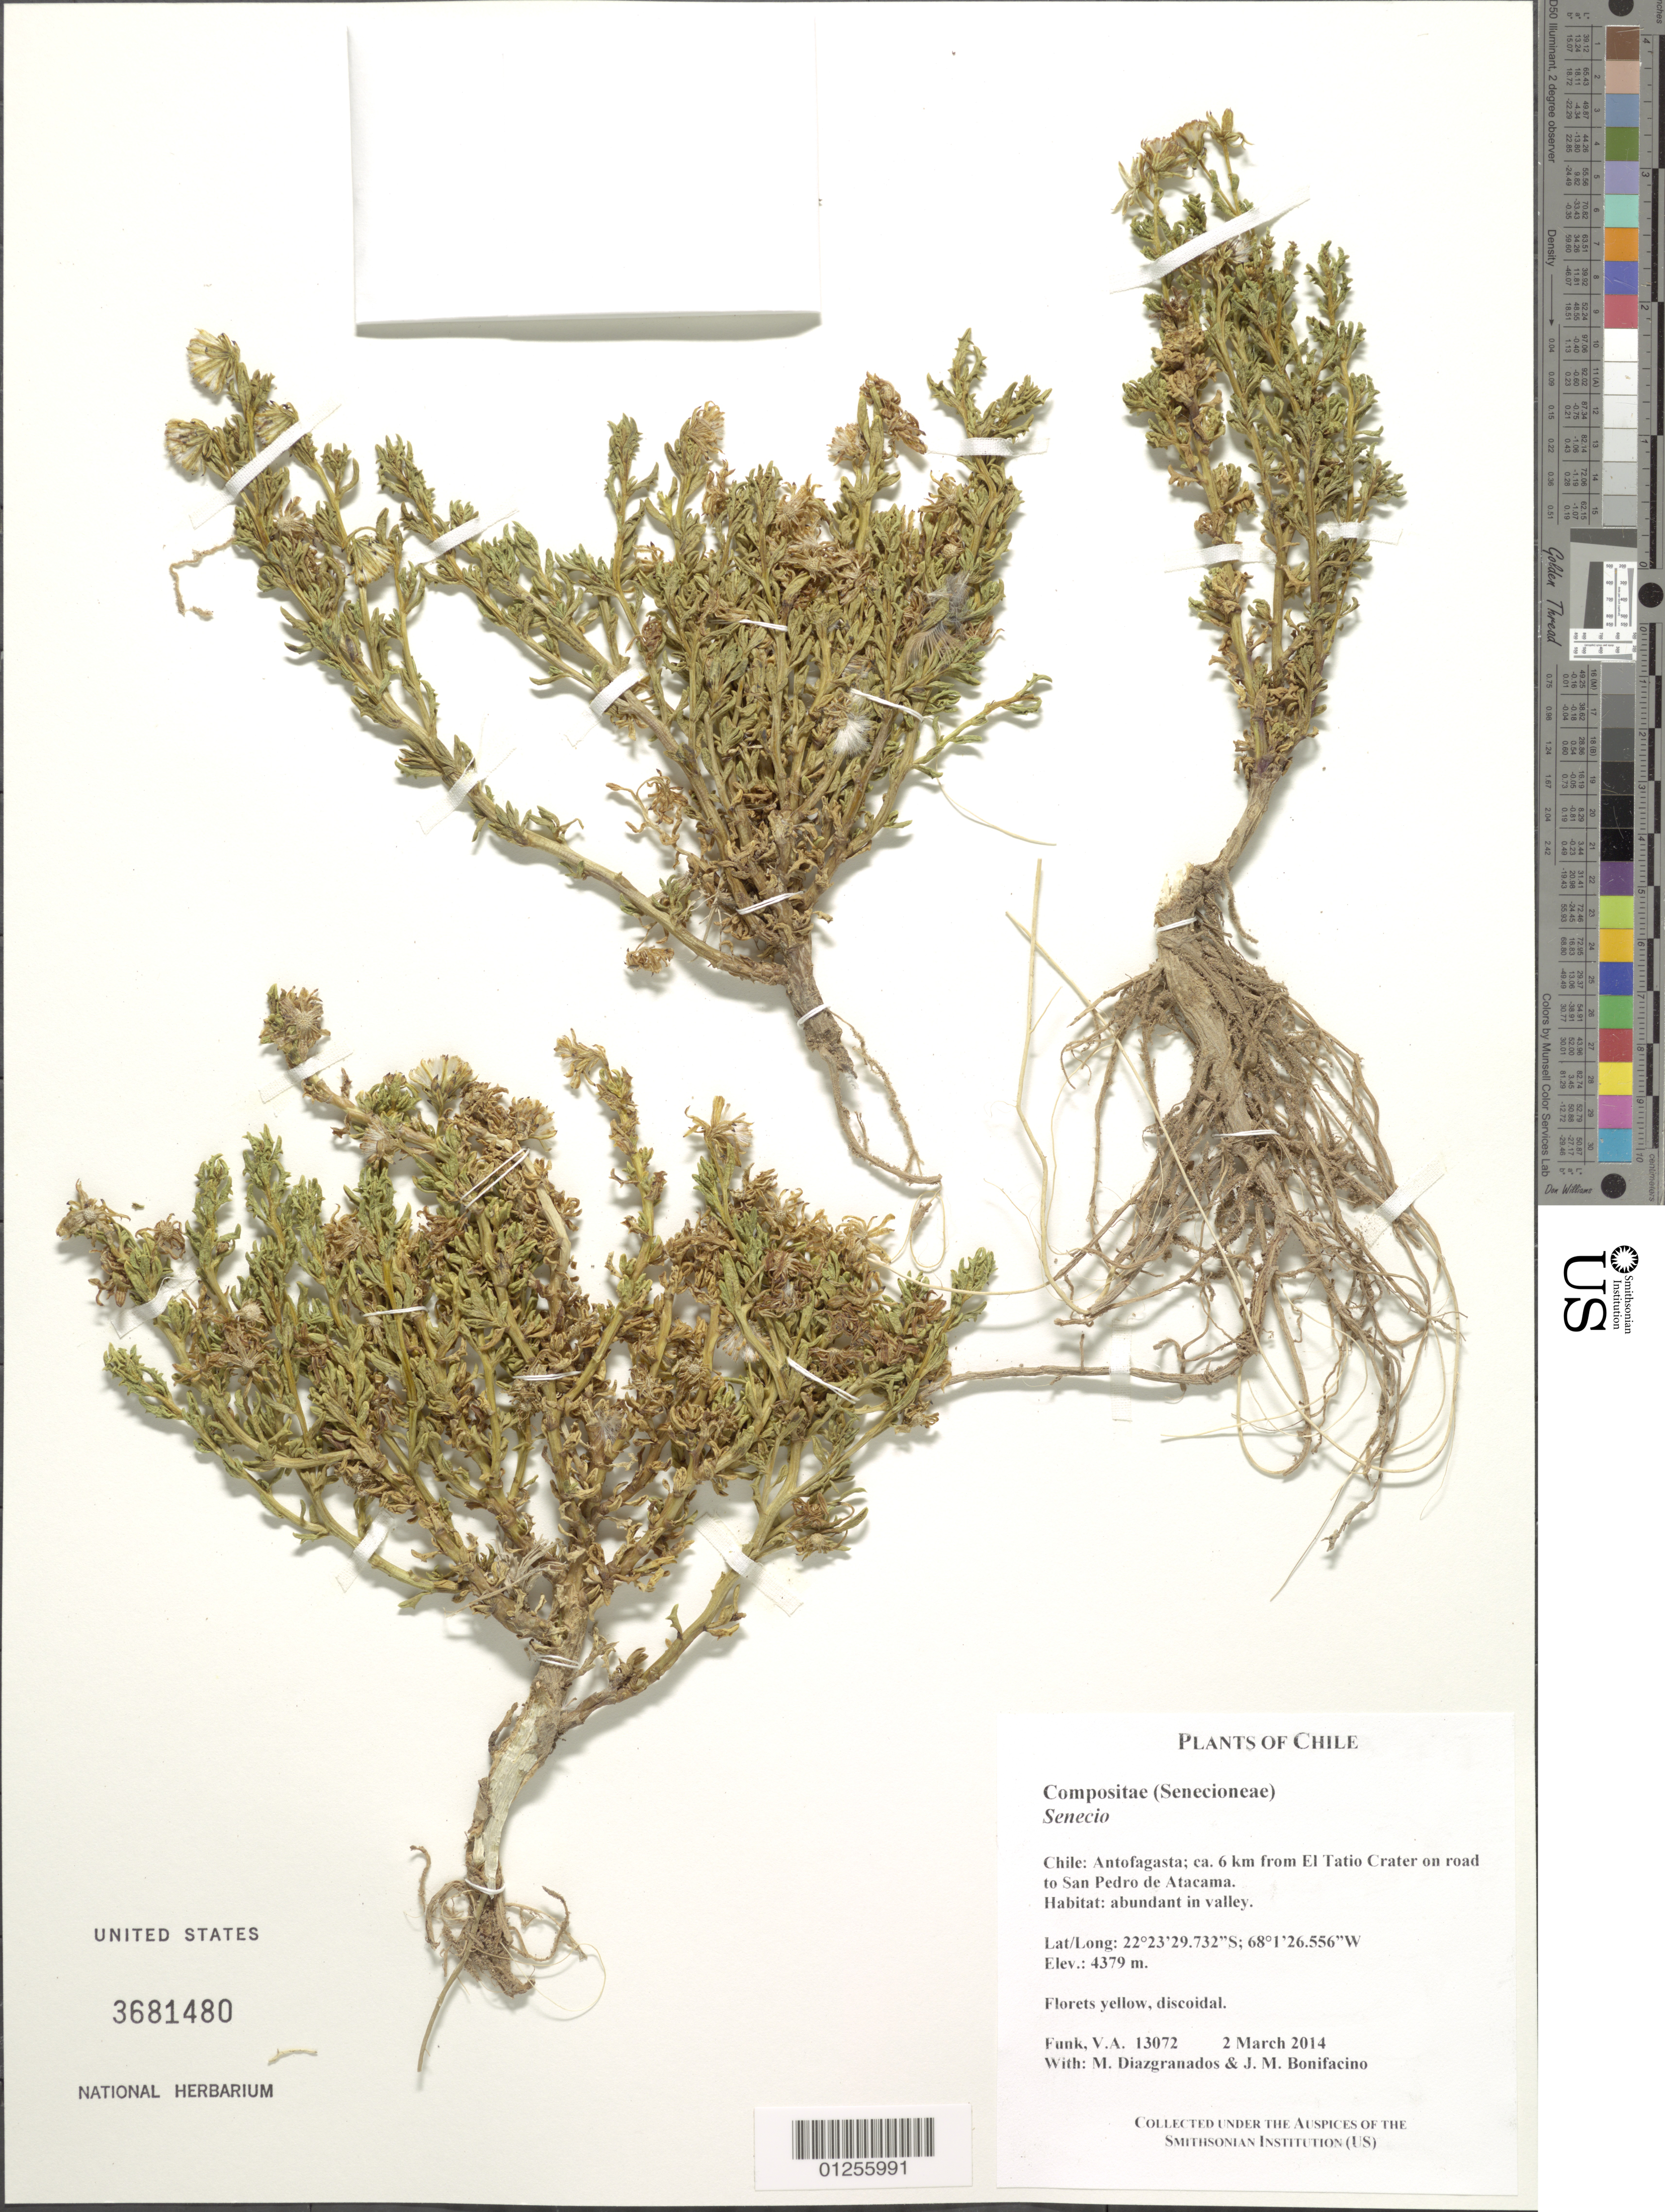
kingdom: Plantae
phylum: Tracheophyta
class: Magnoliopsida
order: Asterales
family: Asteraceae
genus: Senecio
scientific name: Senecio sp.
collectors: V. Funk, M. Diazgranados C. & M. Bonifacino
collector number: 13072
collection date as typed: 2 March 2014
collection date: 2014-03-02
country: Chile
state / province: Antofagasta (II)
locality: ca. 6 km from El Tatio Crater on road to San Pedro de Atacama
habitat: Abundant in valley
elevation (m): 4379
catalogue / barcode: US 3681480